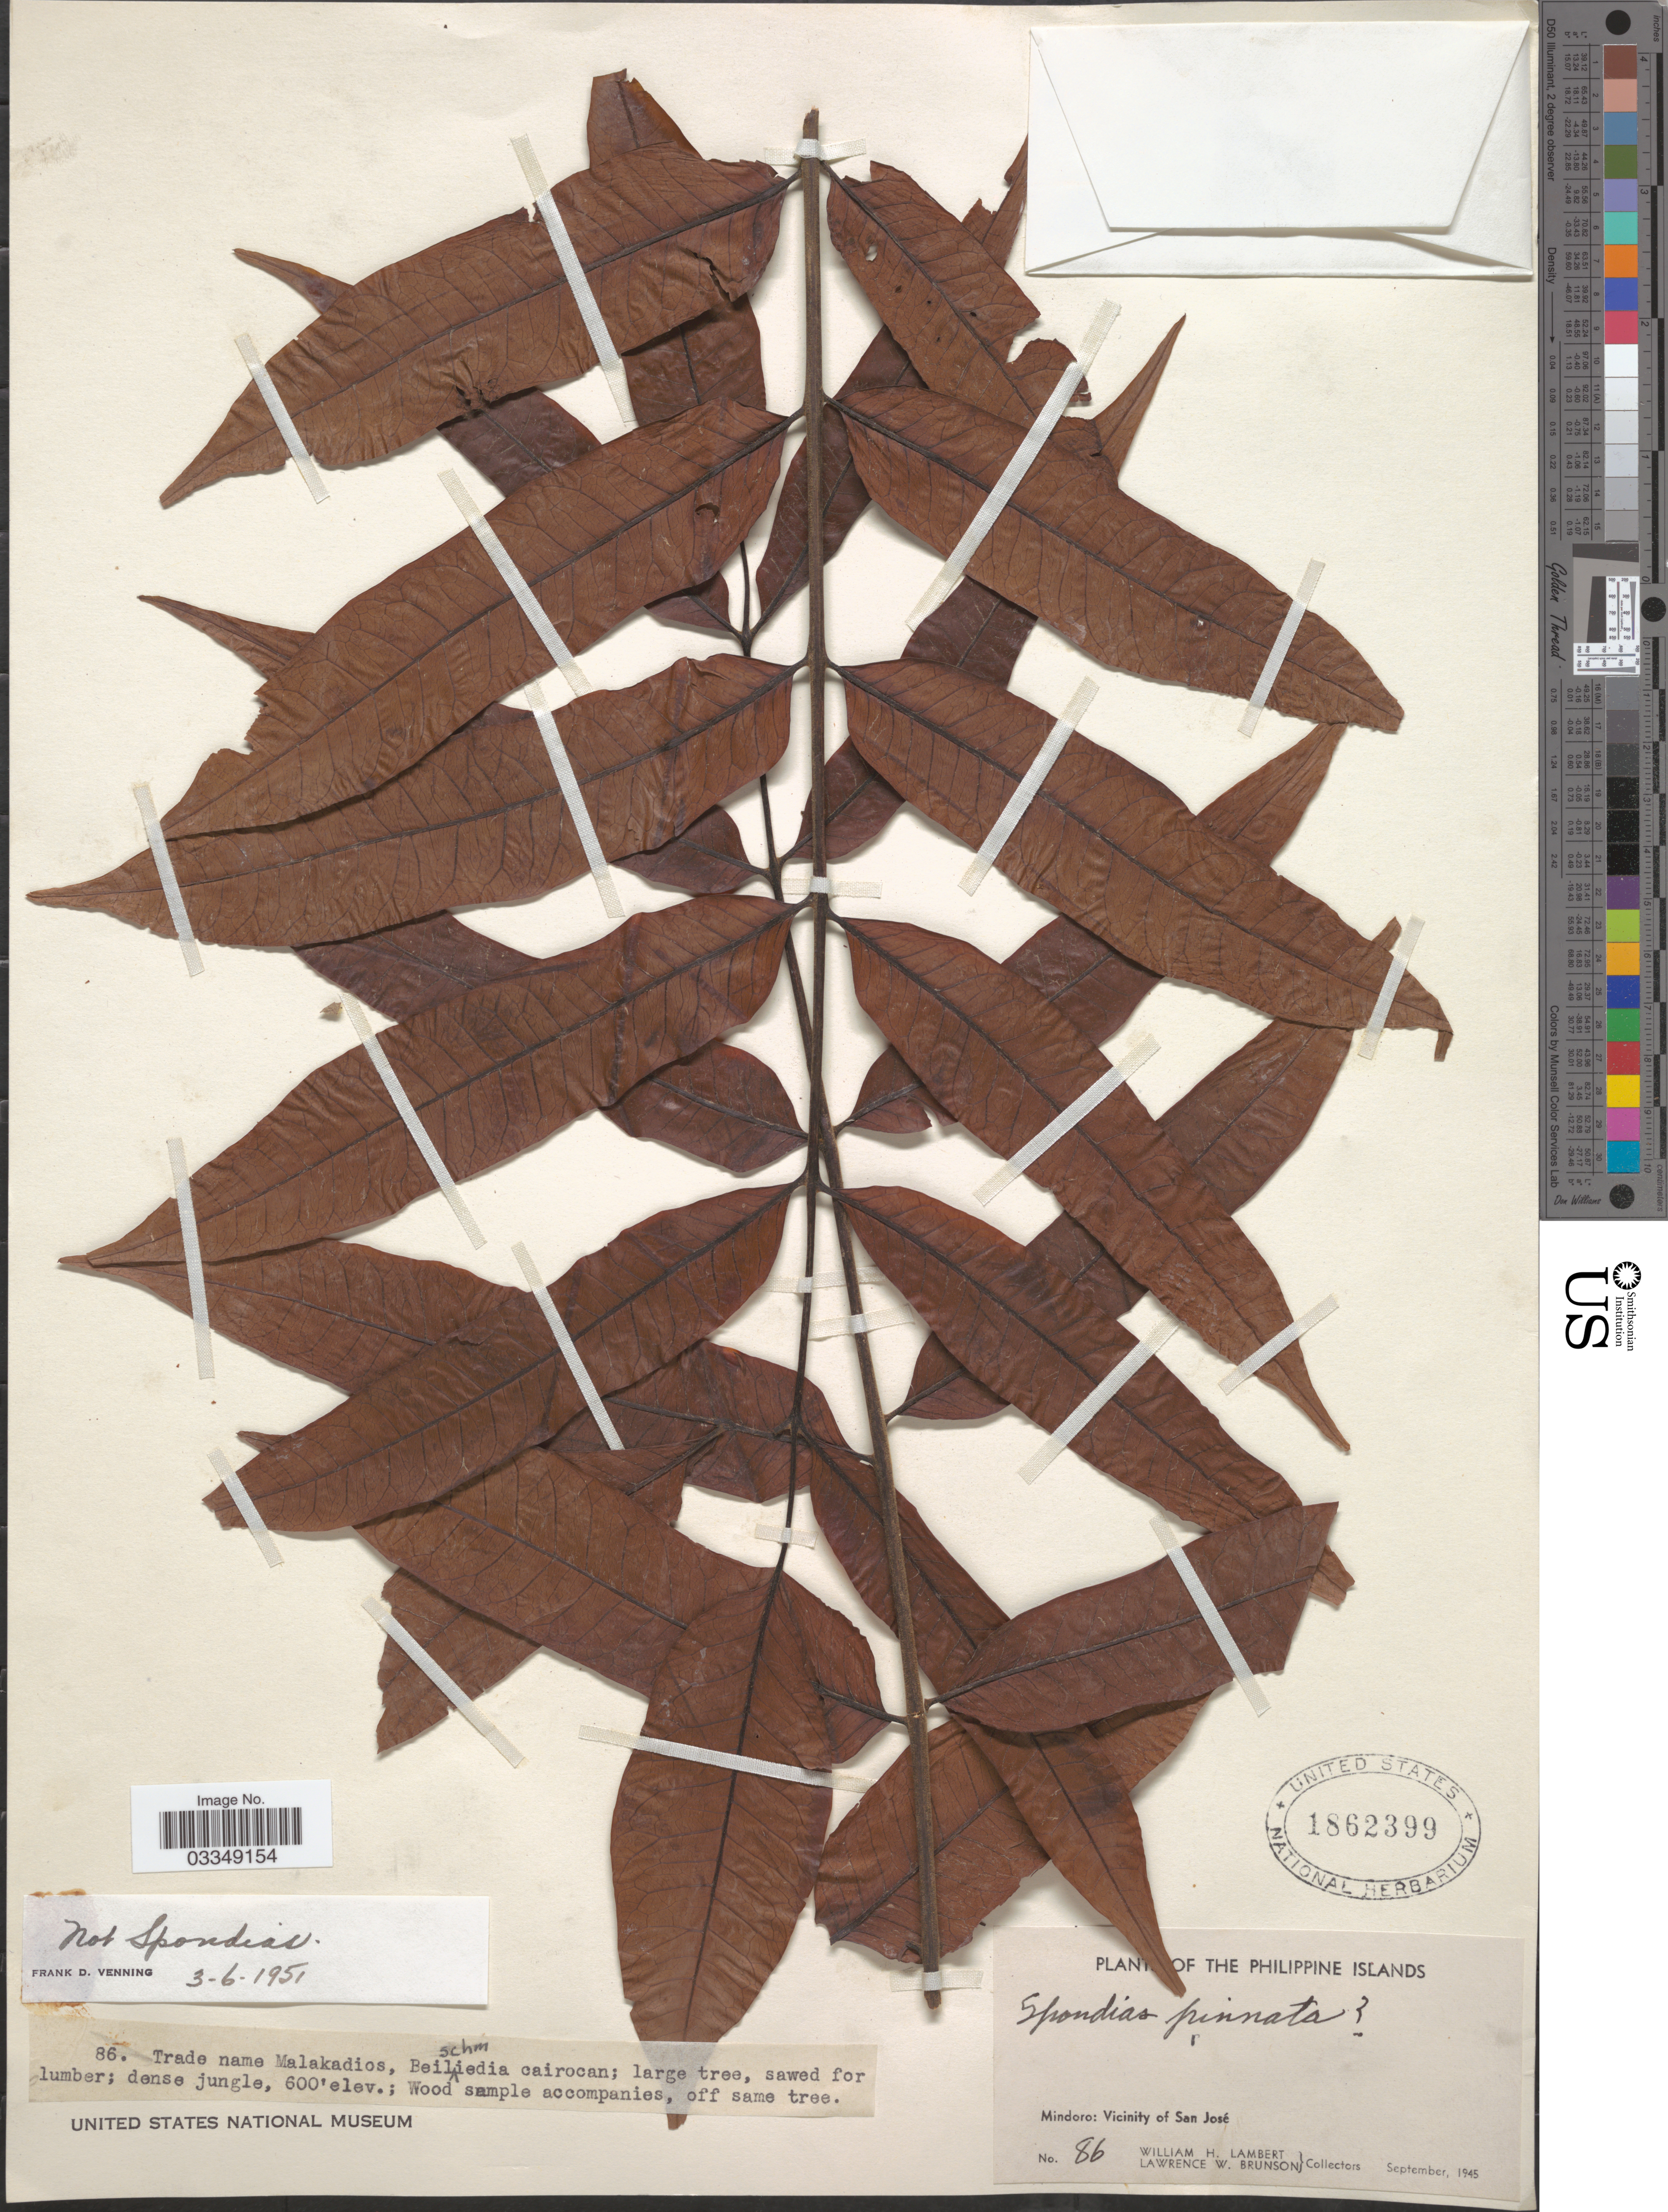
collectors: W. Lambert & L. Brunson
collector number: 86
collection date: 1945-09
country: Philippines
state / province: Mimaropa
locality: Mindoro: Vicinity of San José.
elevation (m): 183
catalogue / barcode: US 1862399